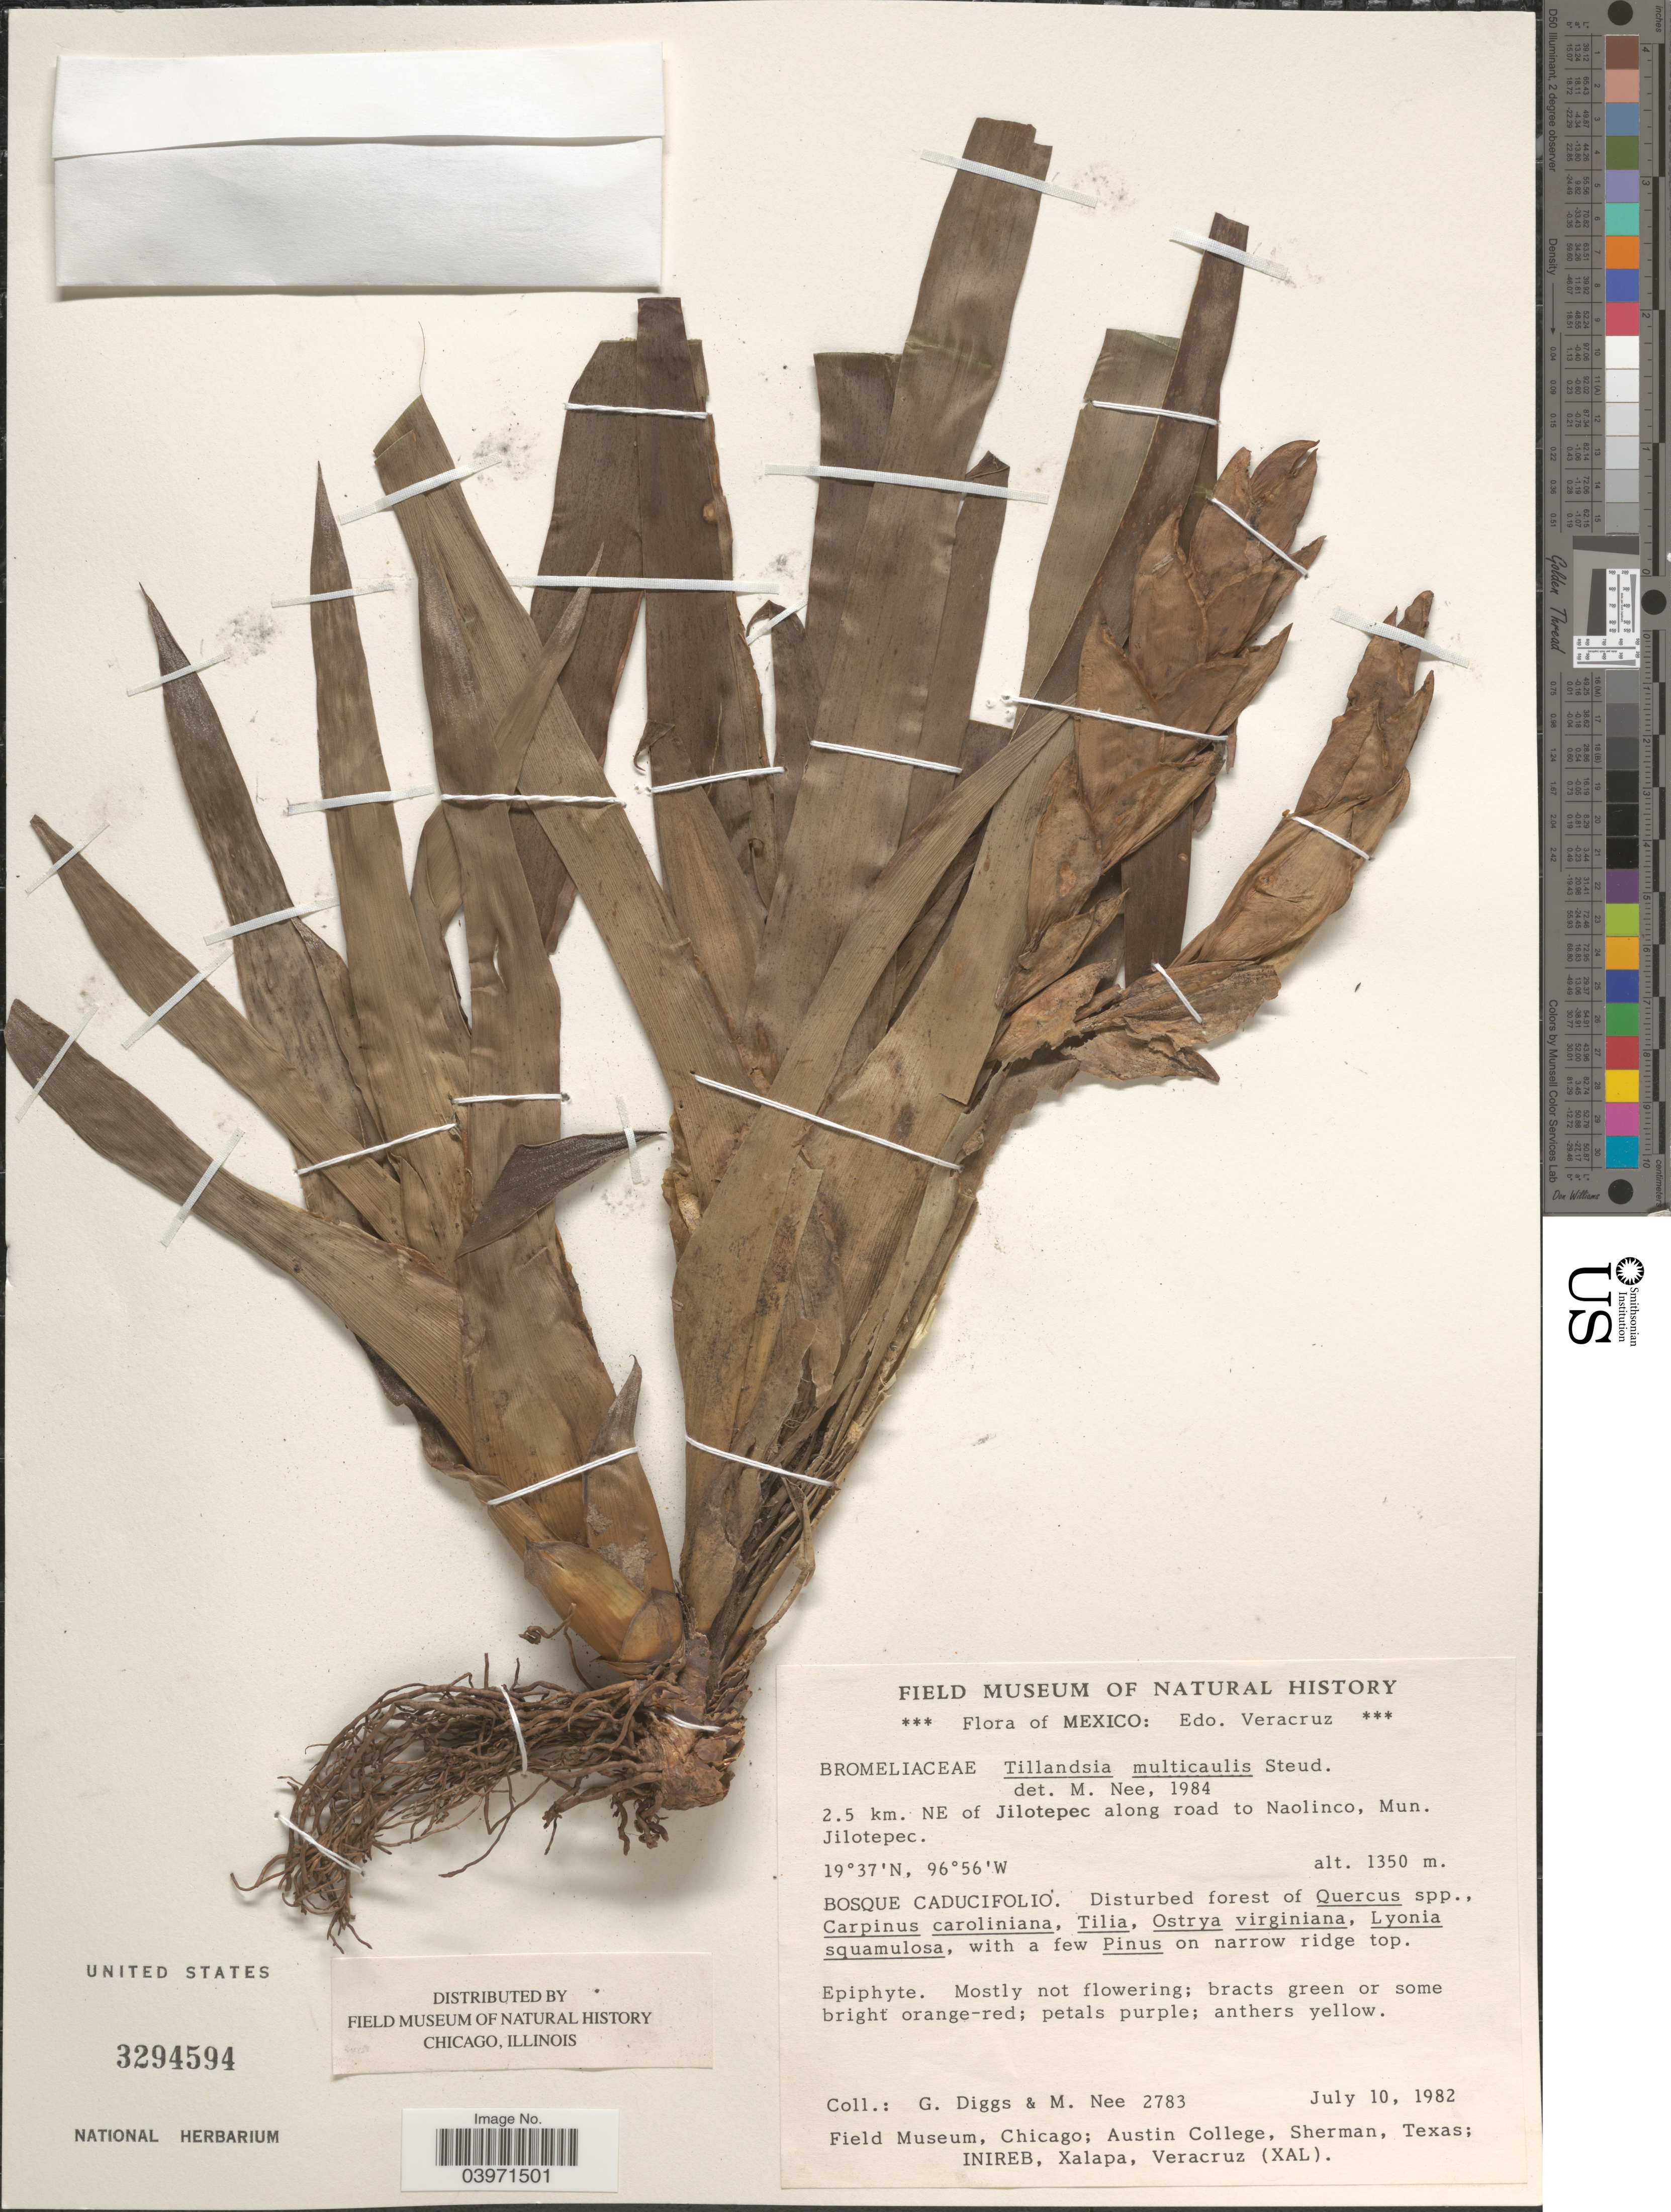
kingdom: Plantae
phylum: Tracheophyta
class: Liliopsida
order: Poales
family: Bromeliaceae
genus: Tillandsia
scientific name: Tillandsia multicaulis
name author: Steud.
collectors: G. Diggs & M. Nee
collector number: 2783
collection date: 1982-07-10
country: Mexico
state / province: Veracruz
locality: Edo. Veracruz. 2.5 km. NE of Jilotepec along road to Naolinco, Mun. Jilotepec.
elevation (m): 1350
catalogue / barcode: US 3294594